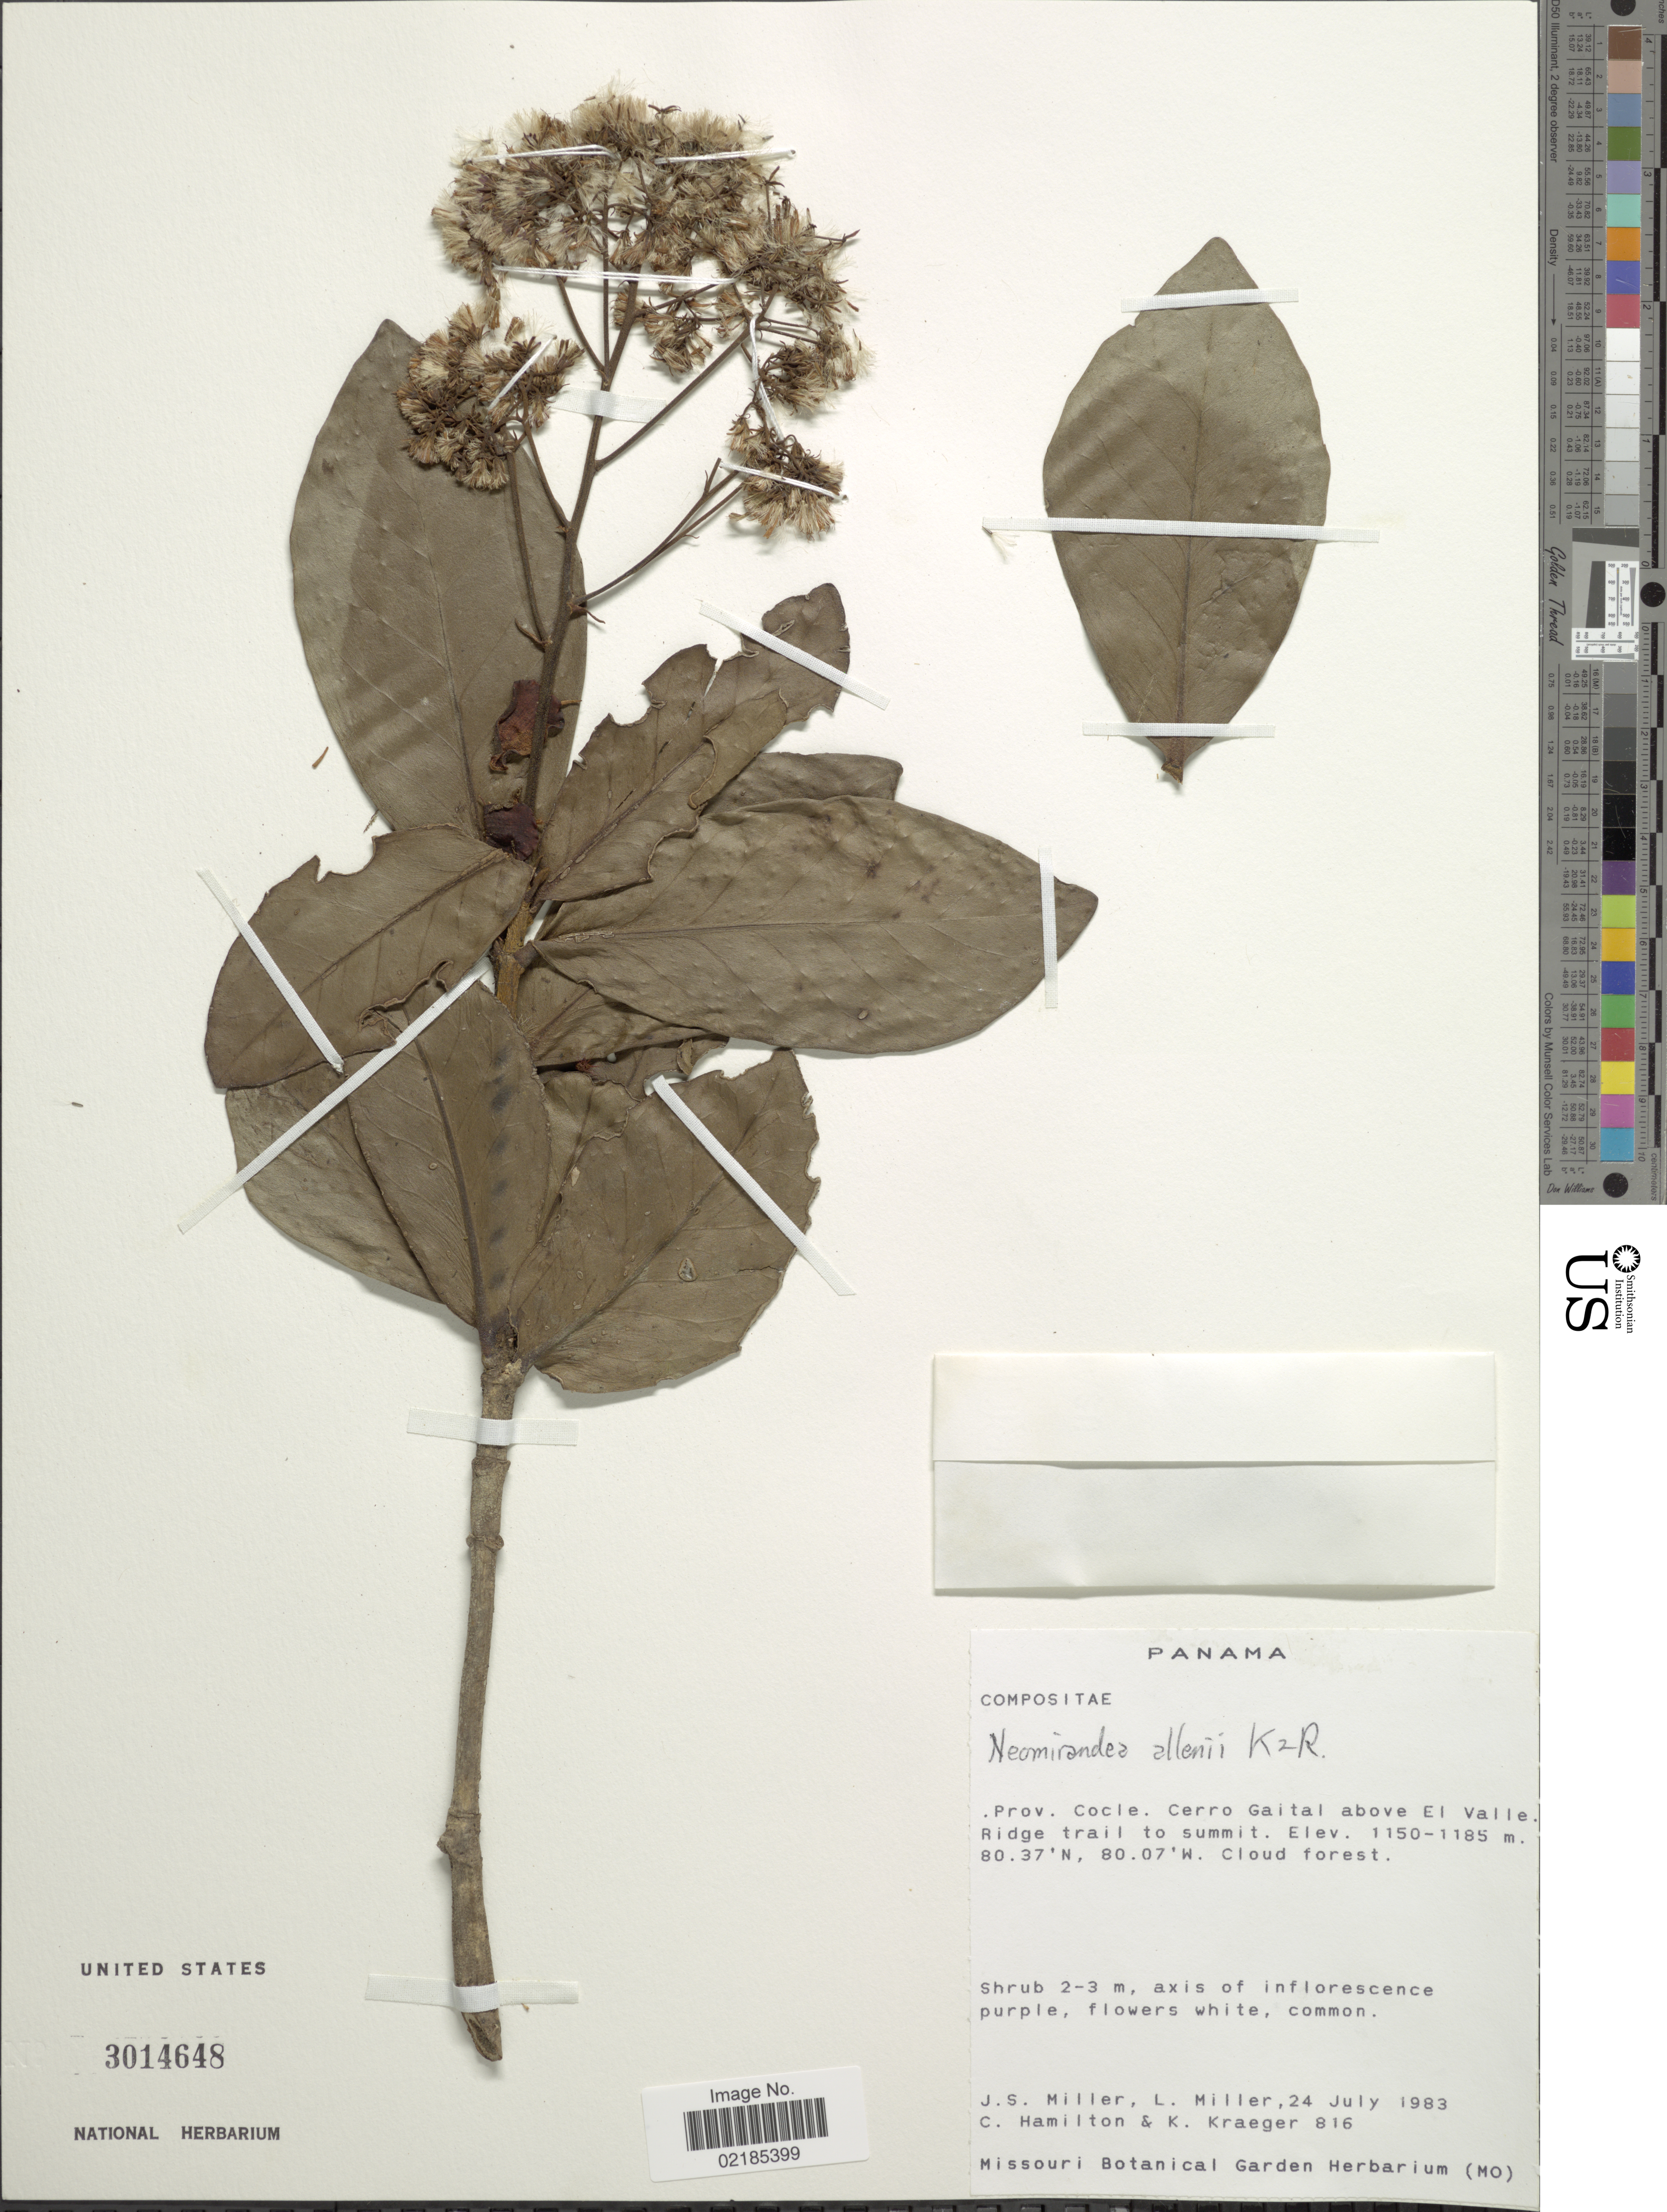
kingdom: Plantae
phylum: Tracheophyta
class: Magnoliopsida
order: Asterales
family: Asteraceae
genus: Neomirandea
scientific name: Neomirandea allenii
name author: R.M. King & H. Rob.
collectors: J. S. Miller, L. Miller, C. Hamilton & K. Kraeger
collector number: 816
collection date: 1983-07-24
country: Panama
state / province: Coclé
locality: Cerro Gaital above El Valle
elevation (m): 1150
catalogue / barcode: US 3014648